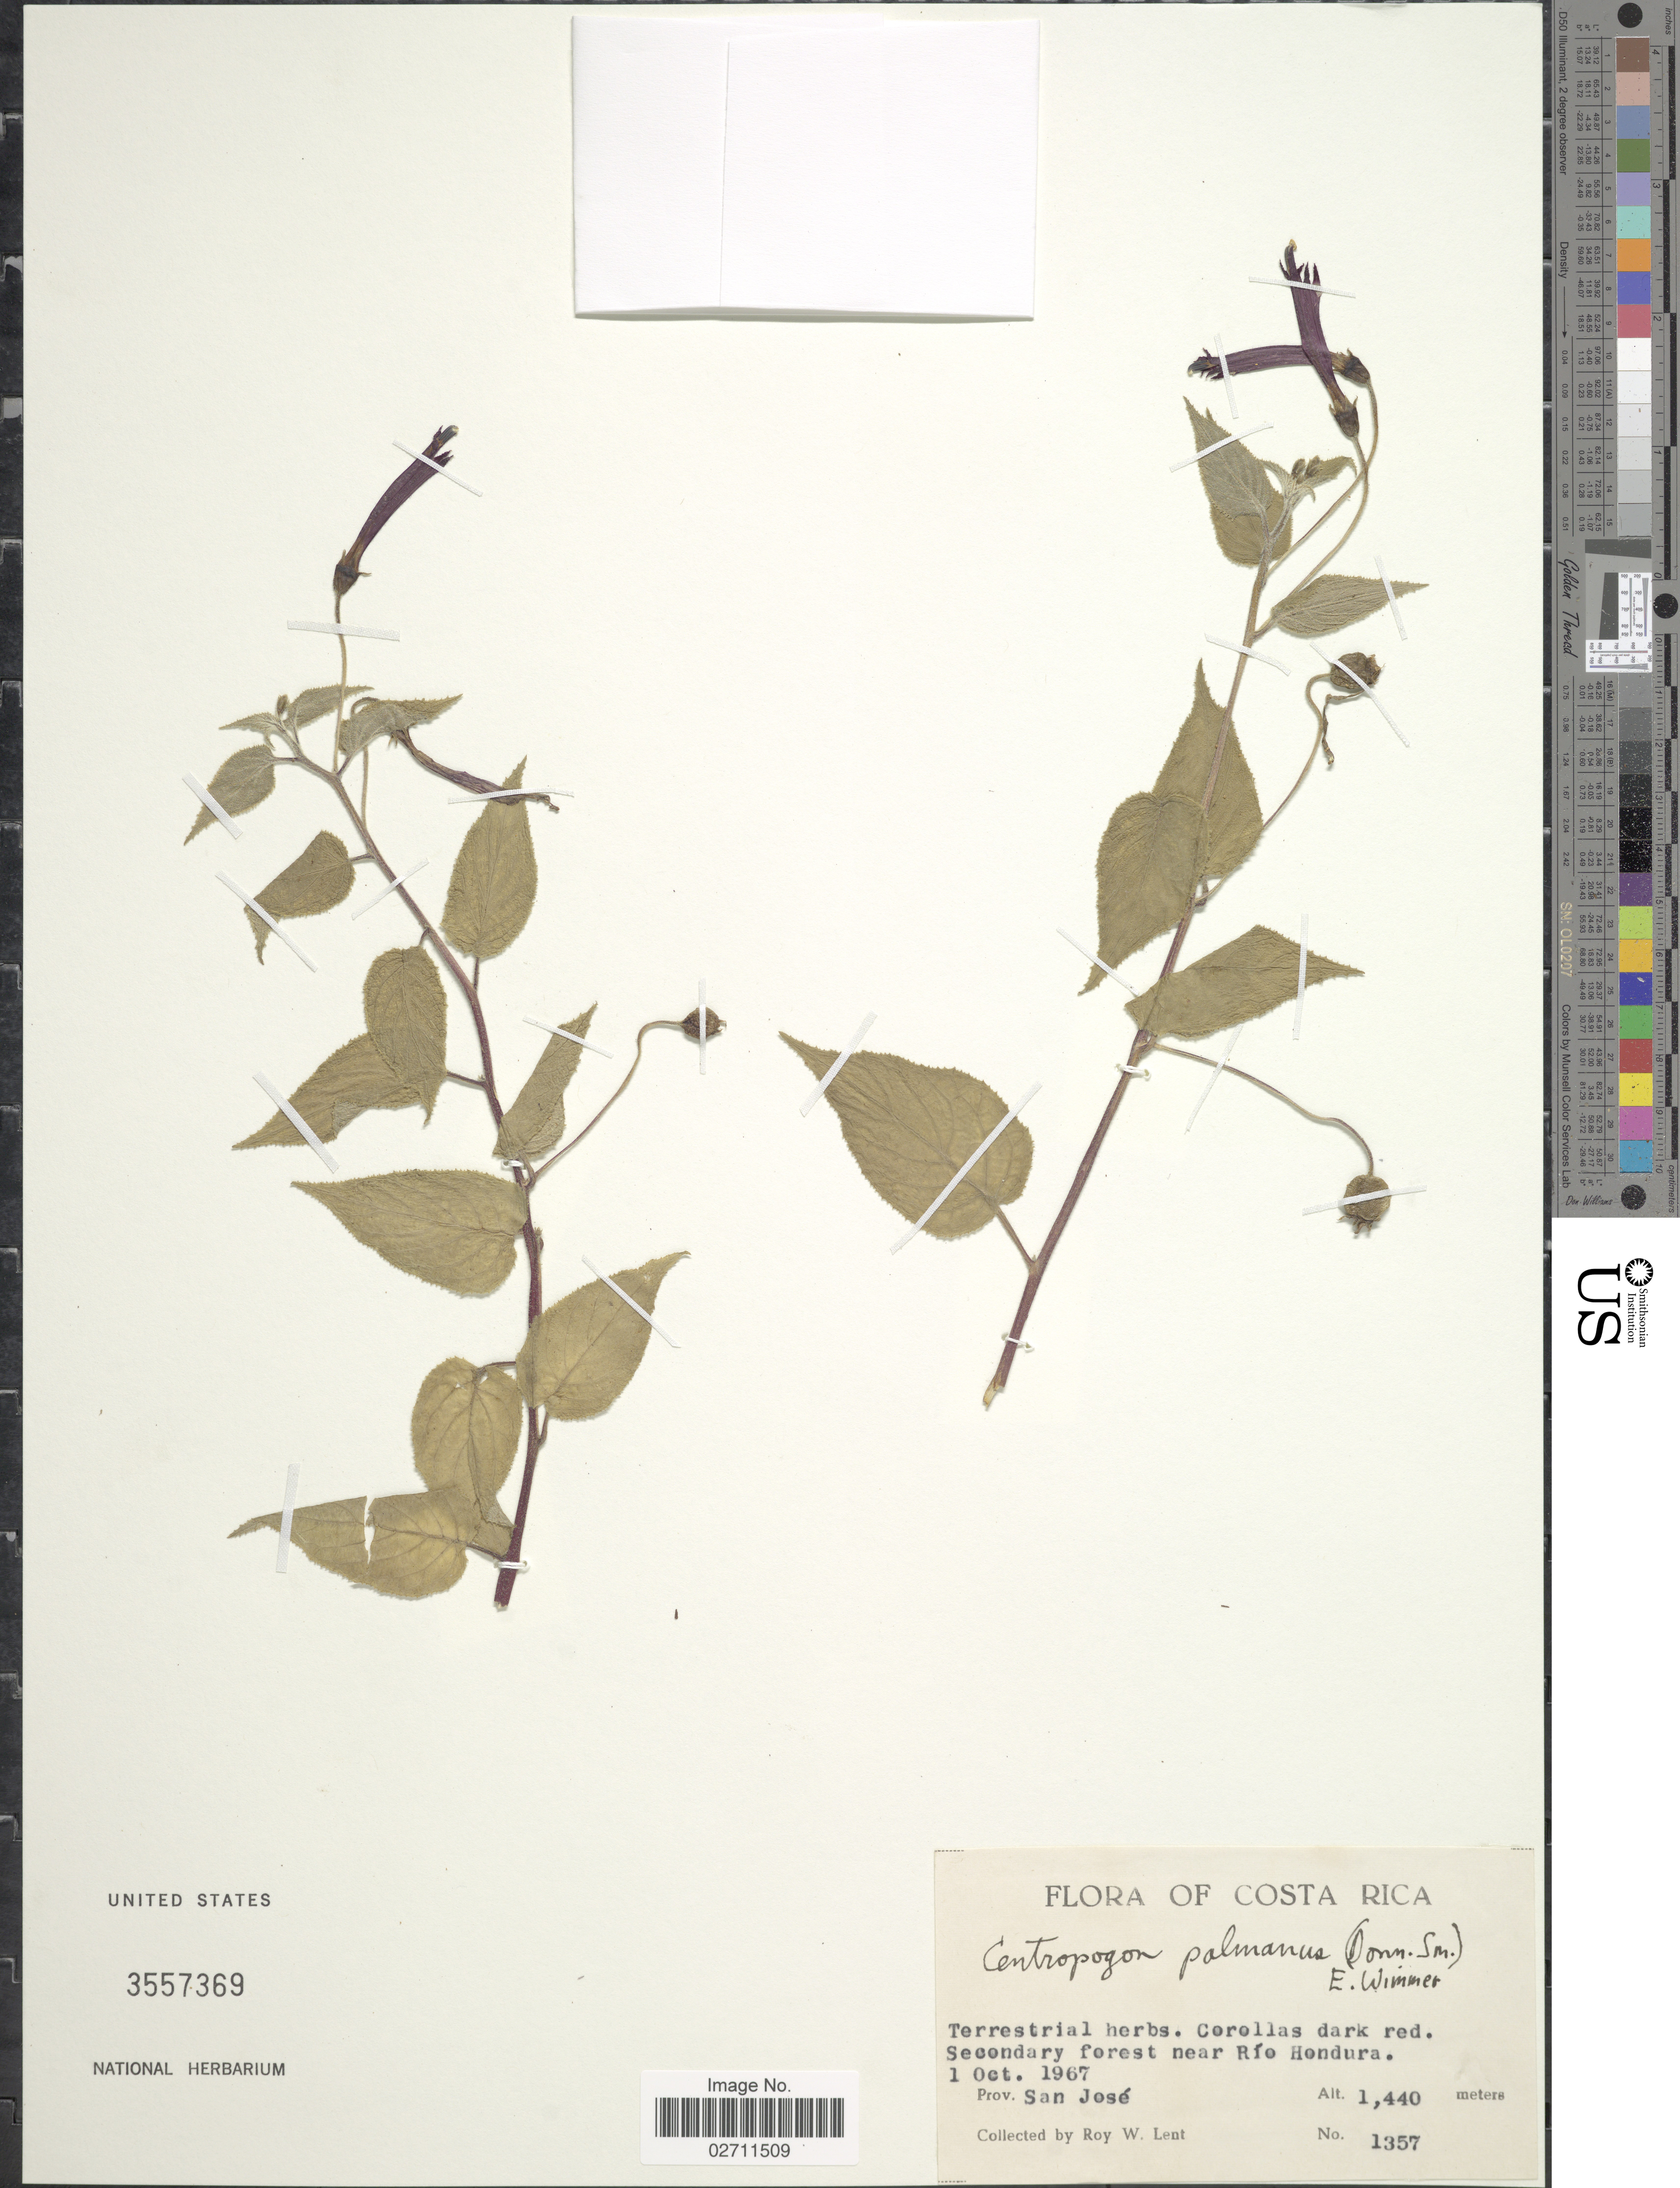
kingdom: Plantae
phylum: Tracheophyta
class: Magnoliopsida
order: Asterales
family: Campanulaceae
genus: Centropogon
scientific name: Centropogon palmanus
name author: (Donn. Sm.) E. Wimm.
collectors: R. W. Lent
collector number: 1357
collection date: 1967-10-01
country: Costa Rica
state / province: San José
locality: Near Rio Hondura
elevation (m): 1440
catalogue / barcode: US 3557369